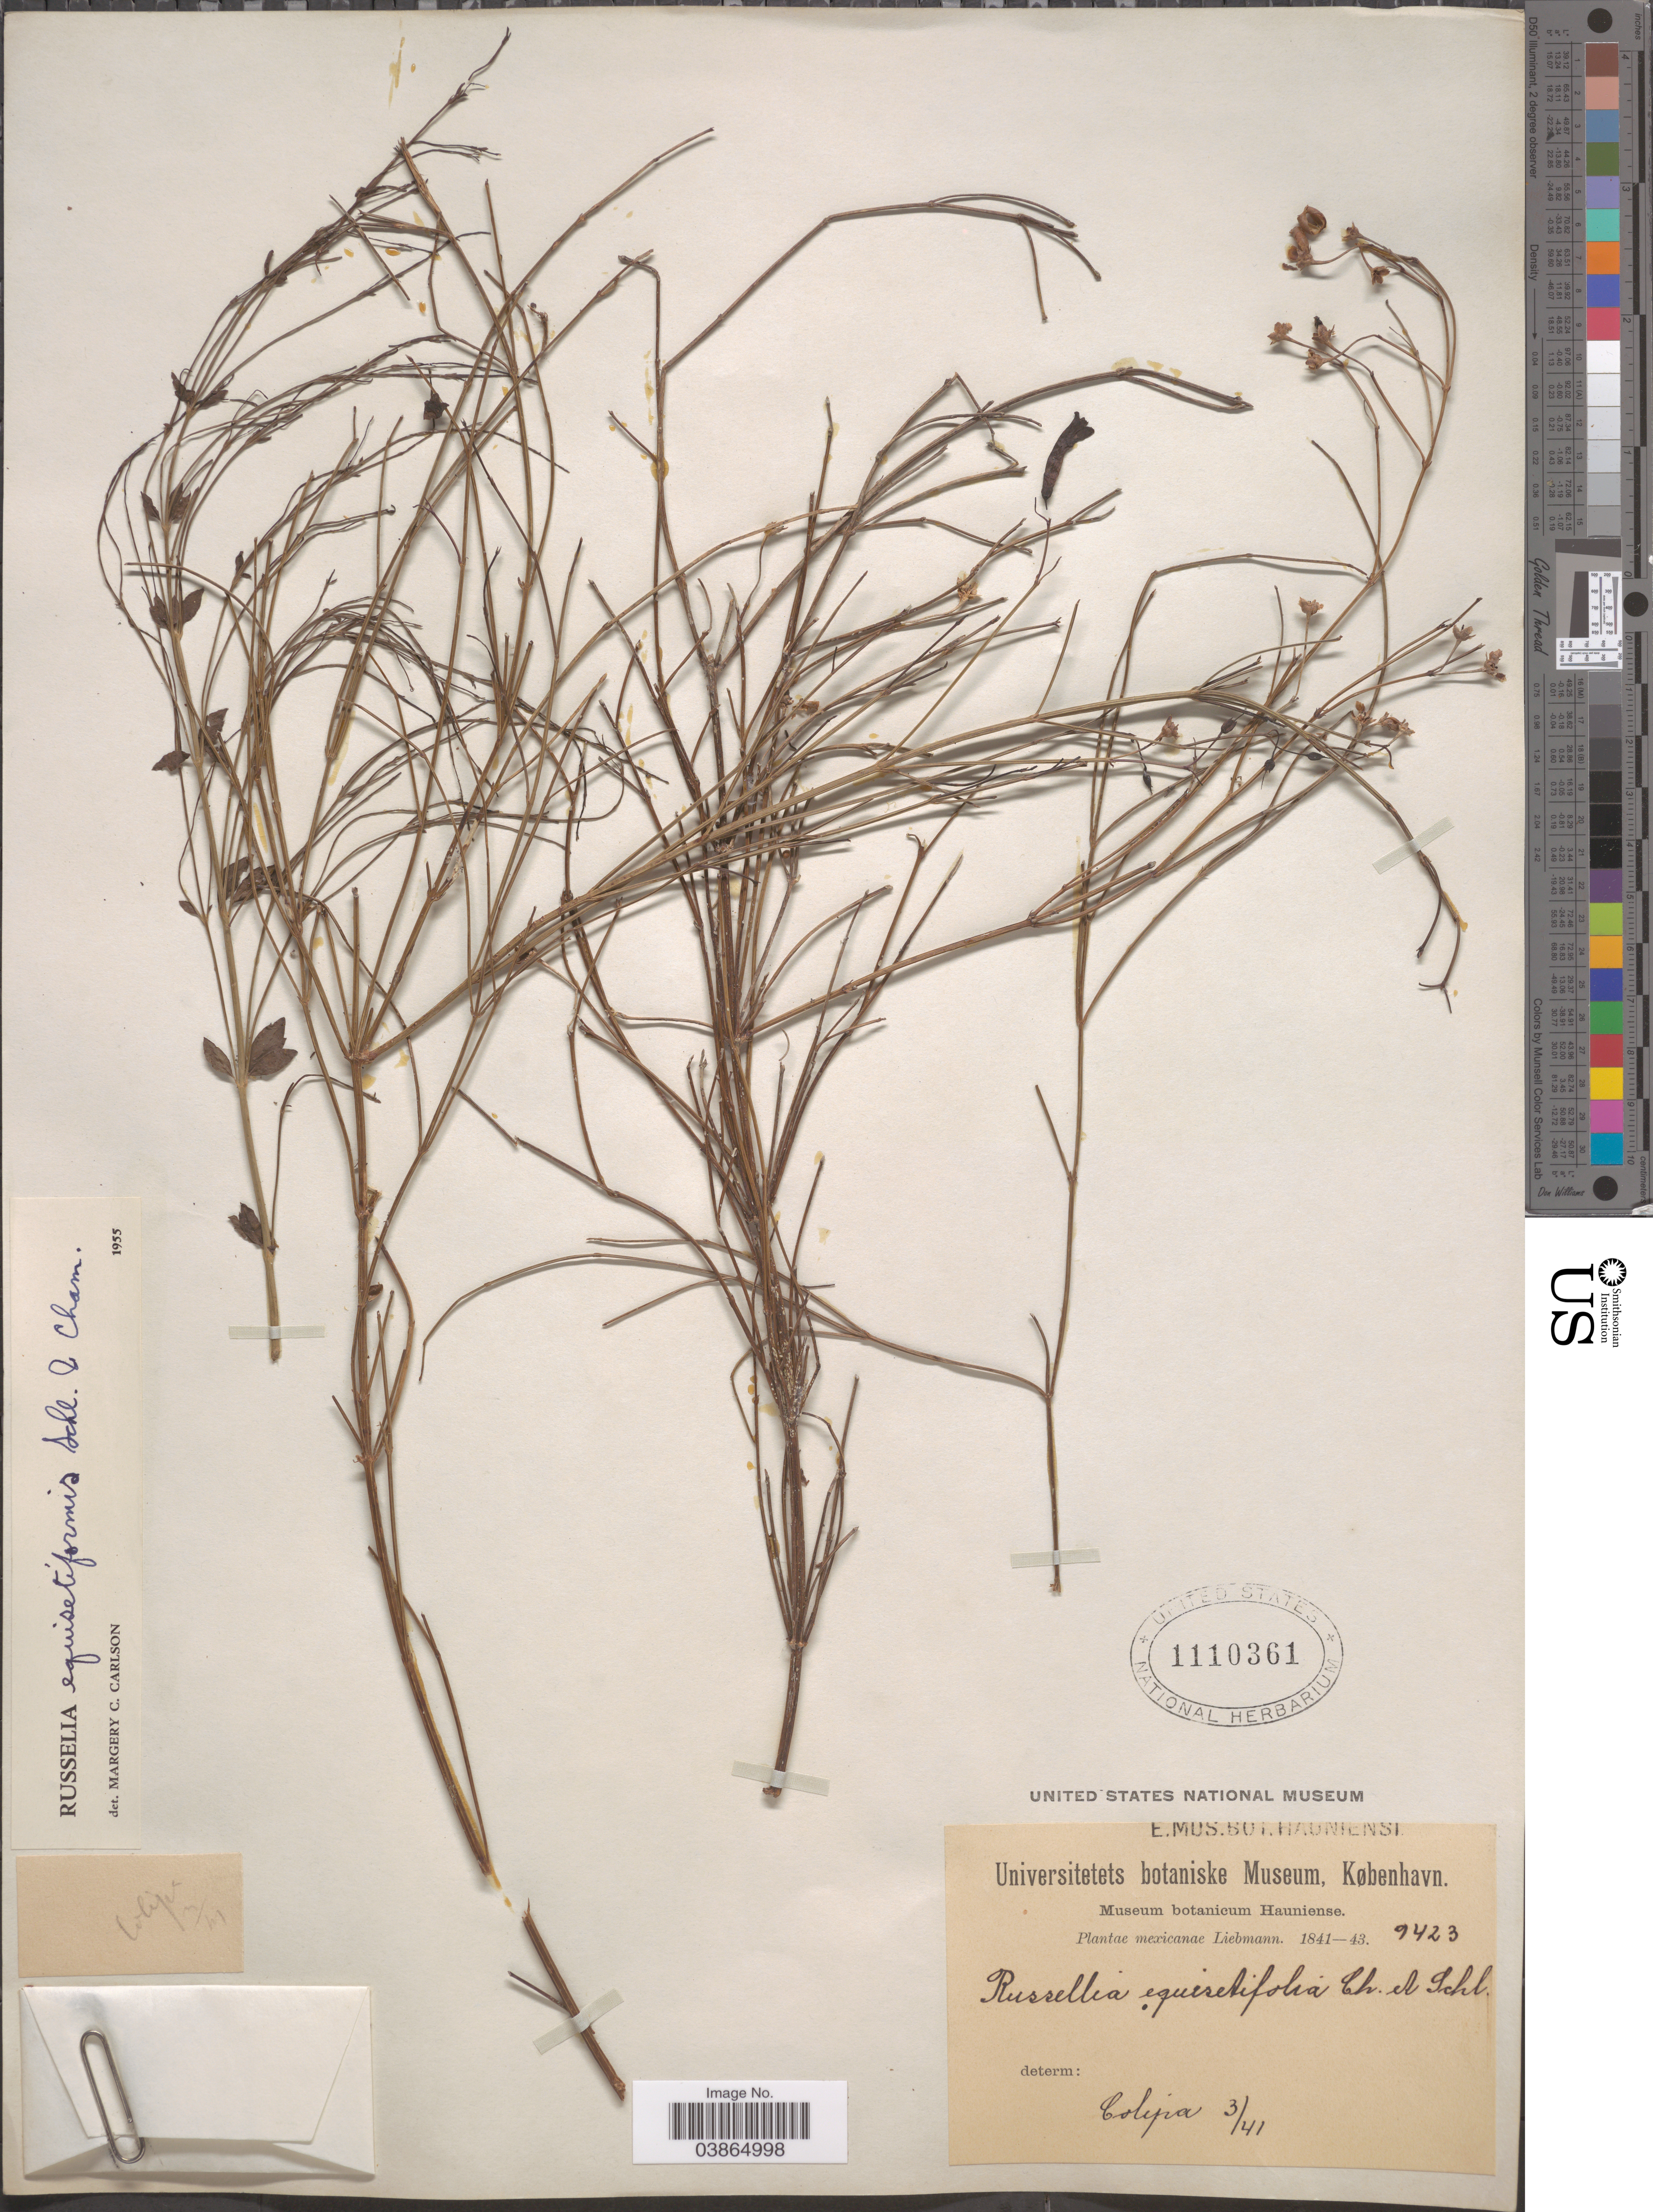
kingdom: Plantae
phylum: Tracheophyta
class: Magnoliopsida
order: Lamiales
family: Plantaginaceae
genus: Russelia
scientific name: Russelia equisetiformis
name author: Schltdl. & Cham.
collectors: Liebmann, --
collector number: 9423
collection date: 1841-03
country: Mexico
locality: Colipa.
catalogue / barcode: US 1110361